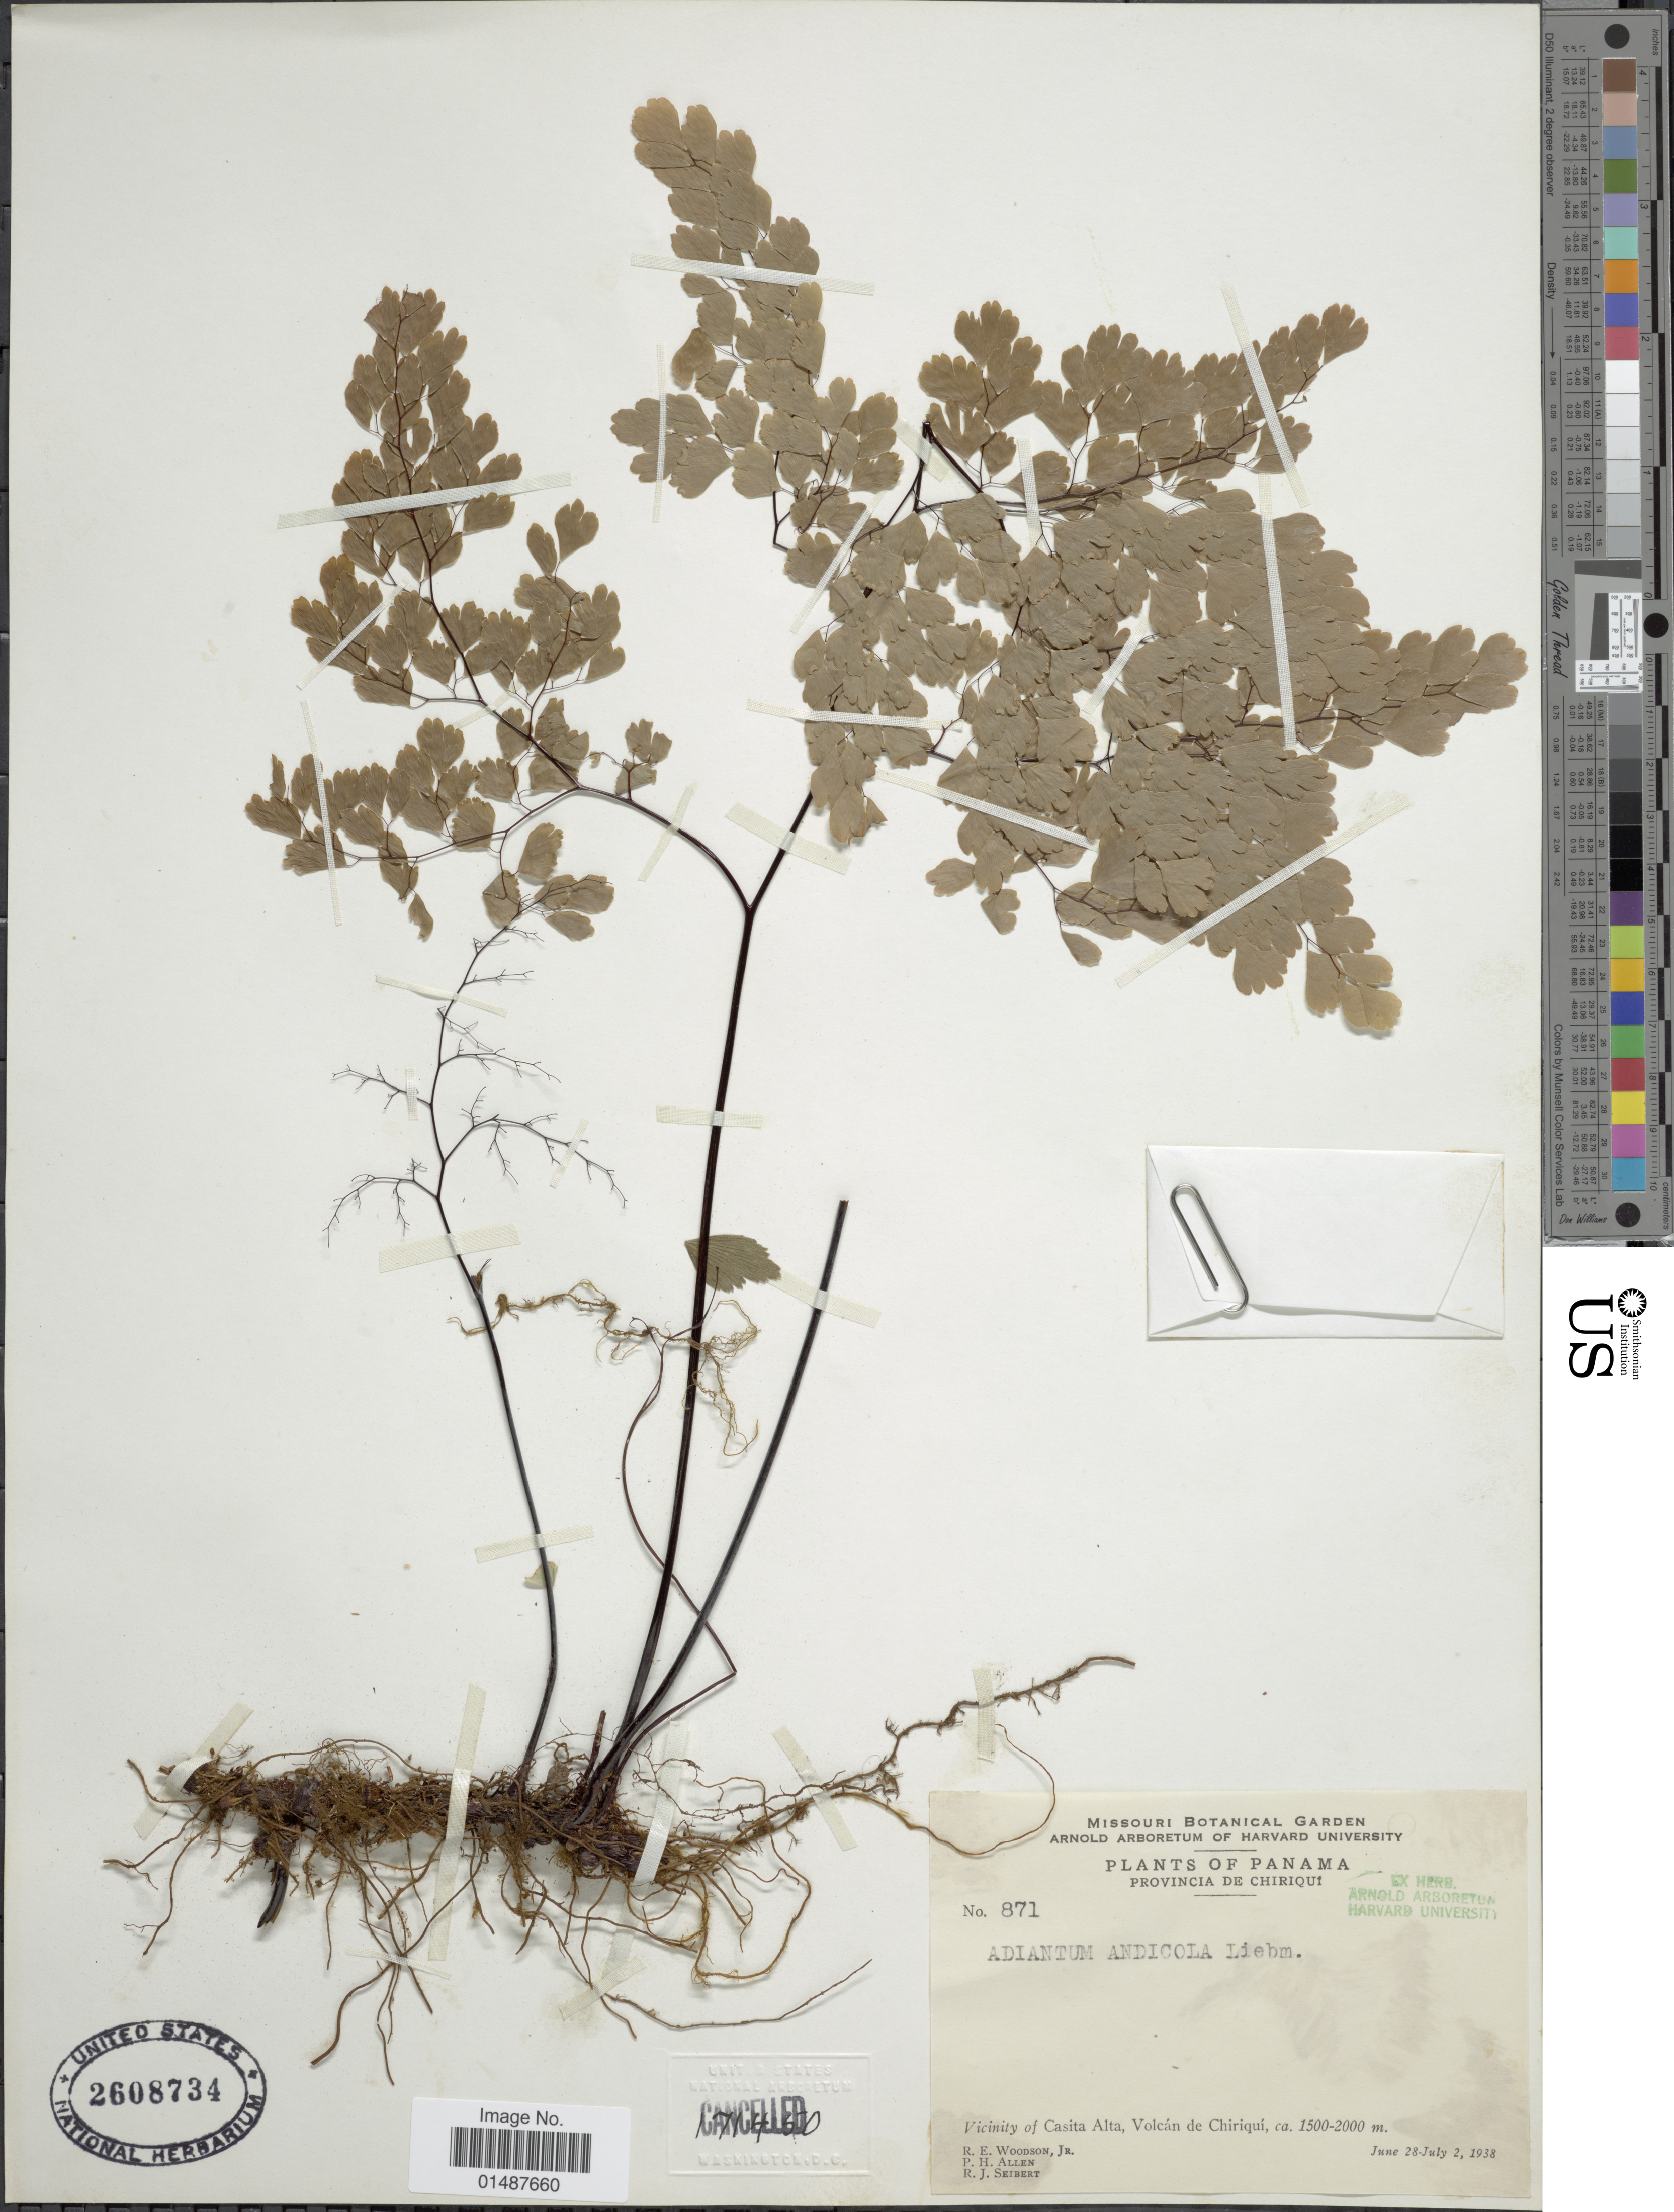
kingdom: Plantae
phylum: Tracheophyta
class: Polypodiopsida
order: Polypodiales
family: Pteridaceae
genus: Adiantum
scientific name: Adiantum andicola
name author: Liebm.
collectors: R. E. Woodson, P. H. Allen & R. J. Seibert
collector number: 871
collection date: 1938-06-28/1938-07-02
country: Panama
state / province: Chiriqui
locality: Vicinity of Casita Alta, Volcan de Chiriqui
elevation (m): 1500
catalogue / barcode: US 2608734